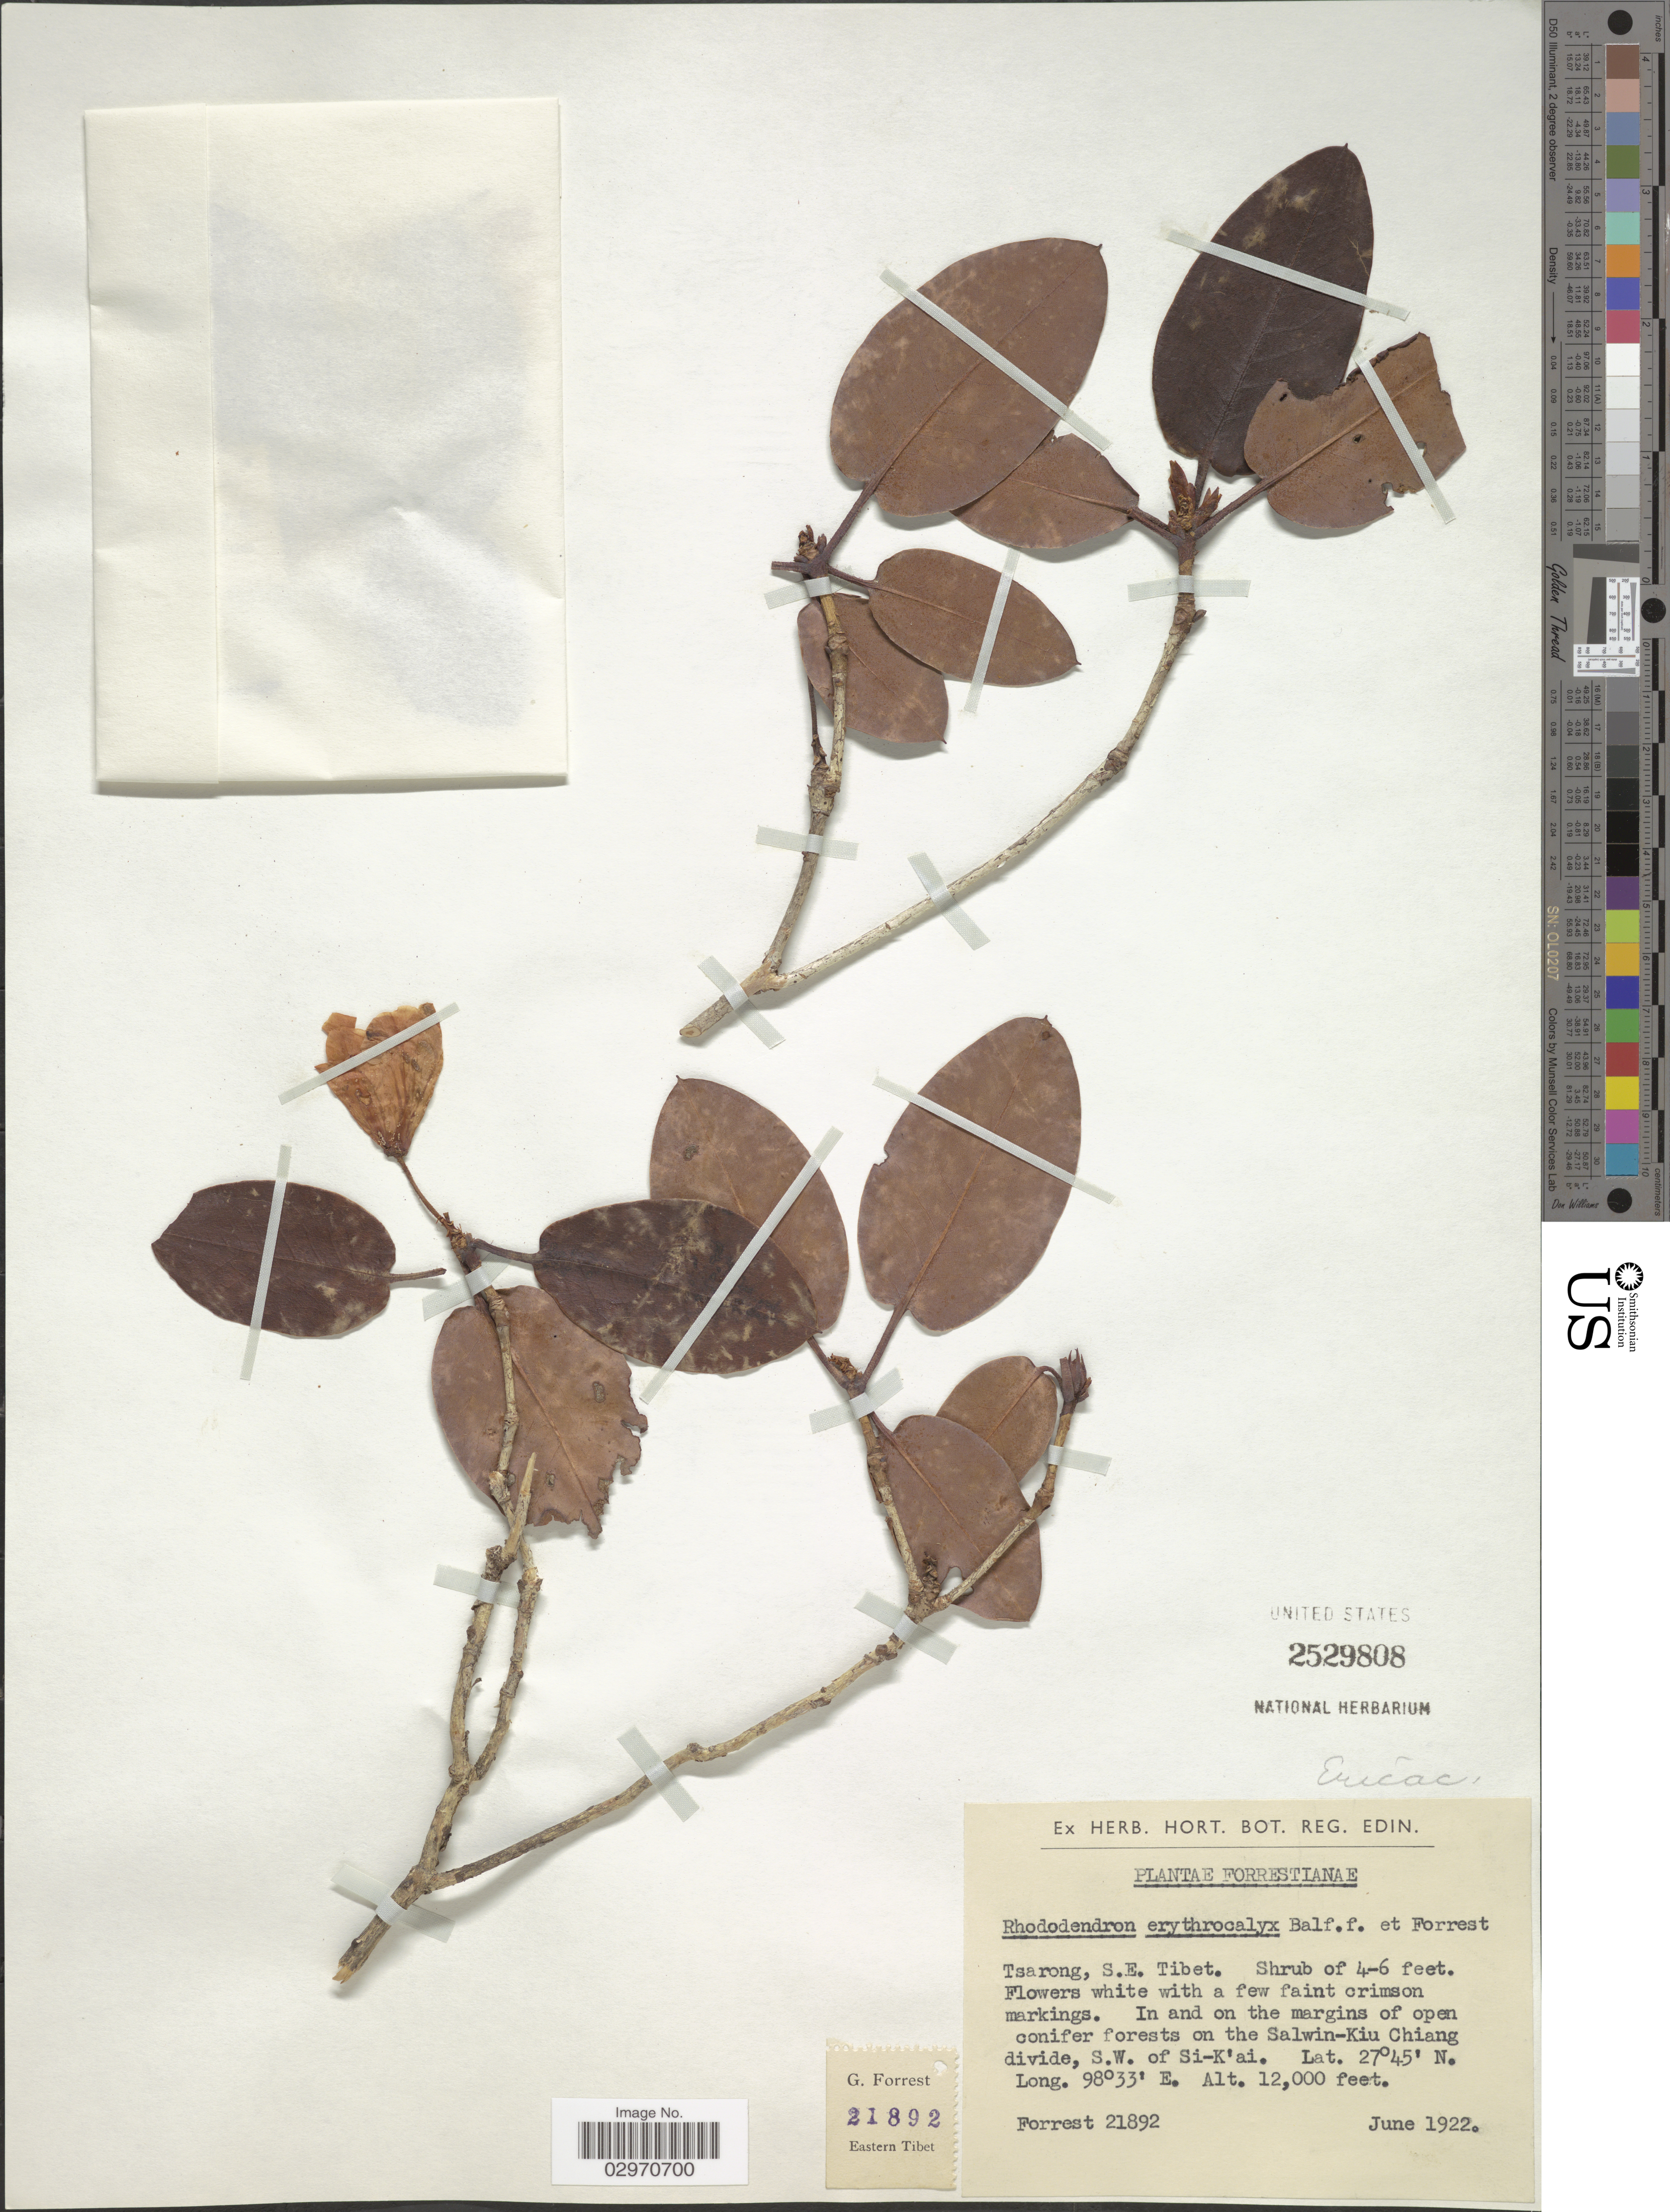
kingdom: Plantae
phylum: Tracheophyta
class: Magnoliopsida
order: Ericales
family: Ericaceae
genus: Rhododendron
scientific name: Rhododendron erythrocalyx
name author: Balf. f. & Forrest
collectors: -. Forrest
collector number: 21892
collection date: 1922-06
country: China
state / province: Xizang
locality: Tsarong, S.E. Tibet. On the Salwin-Kiu Chiang divide, S.W. of Si-K'ai.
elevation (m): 3658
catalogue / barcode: US 2529808